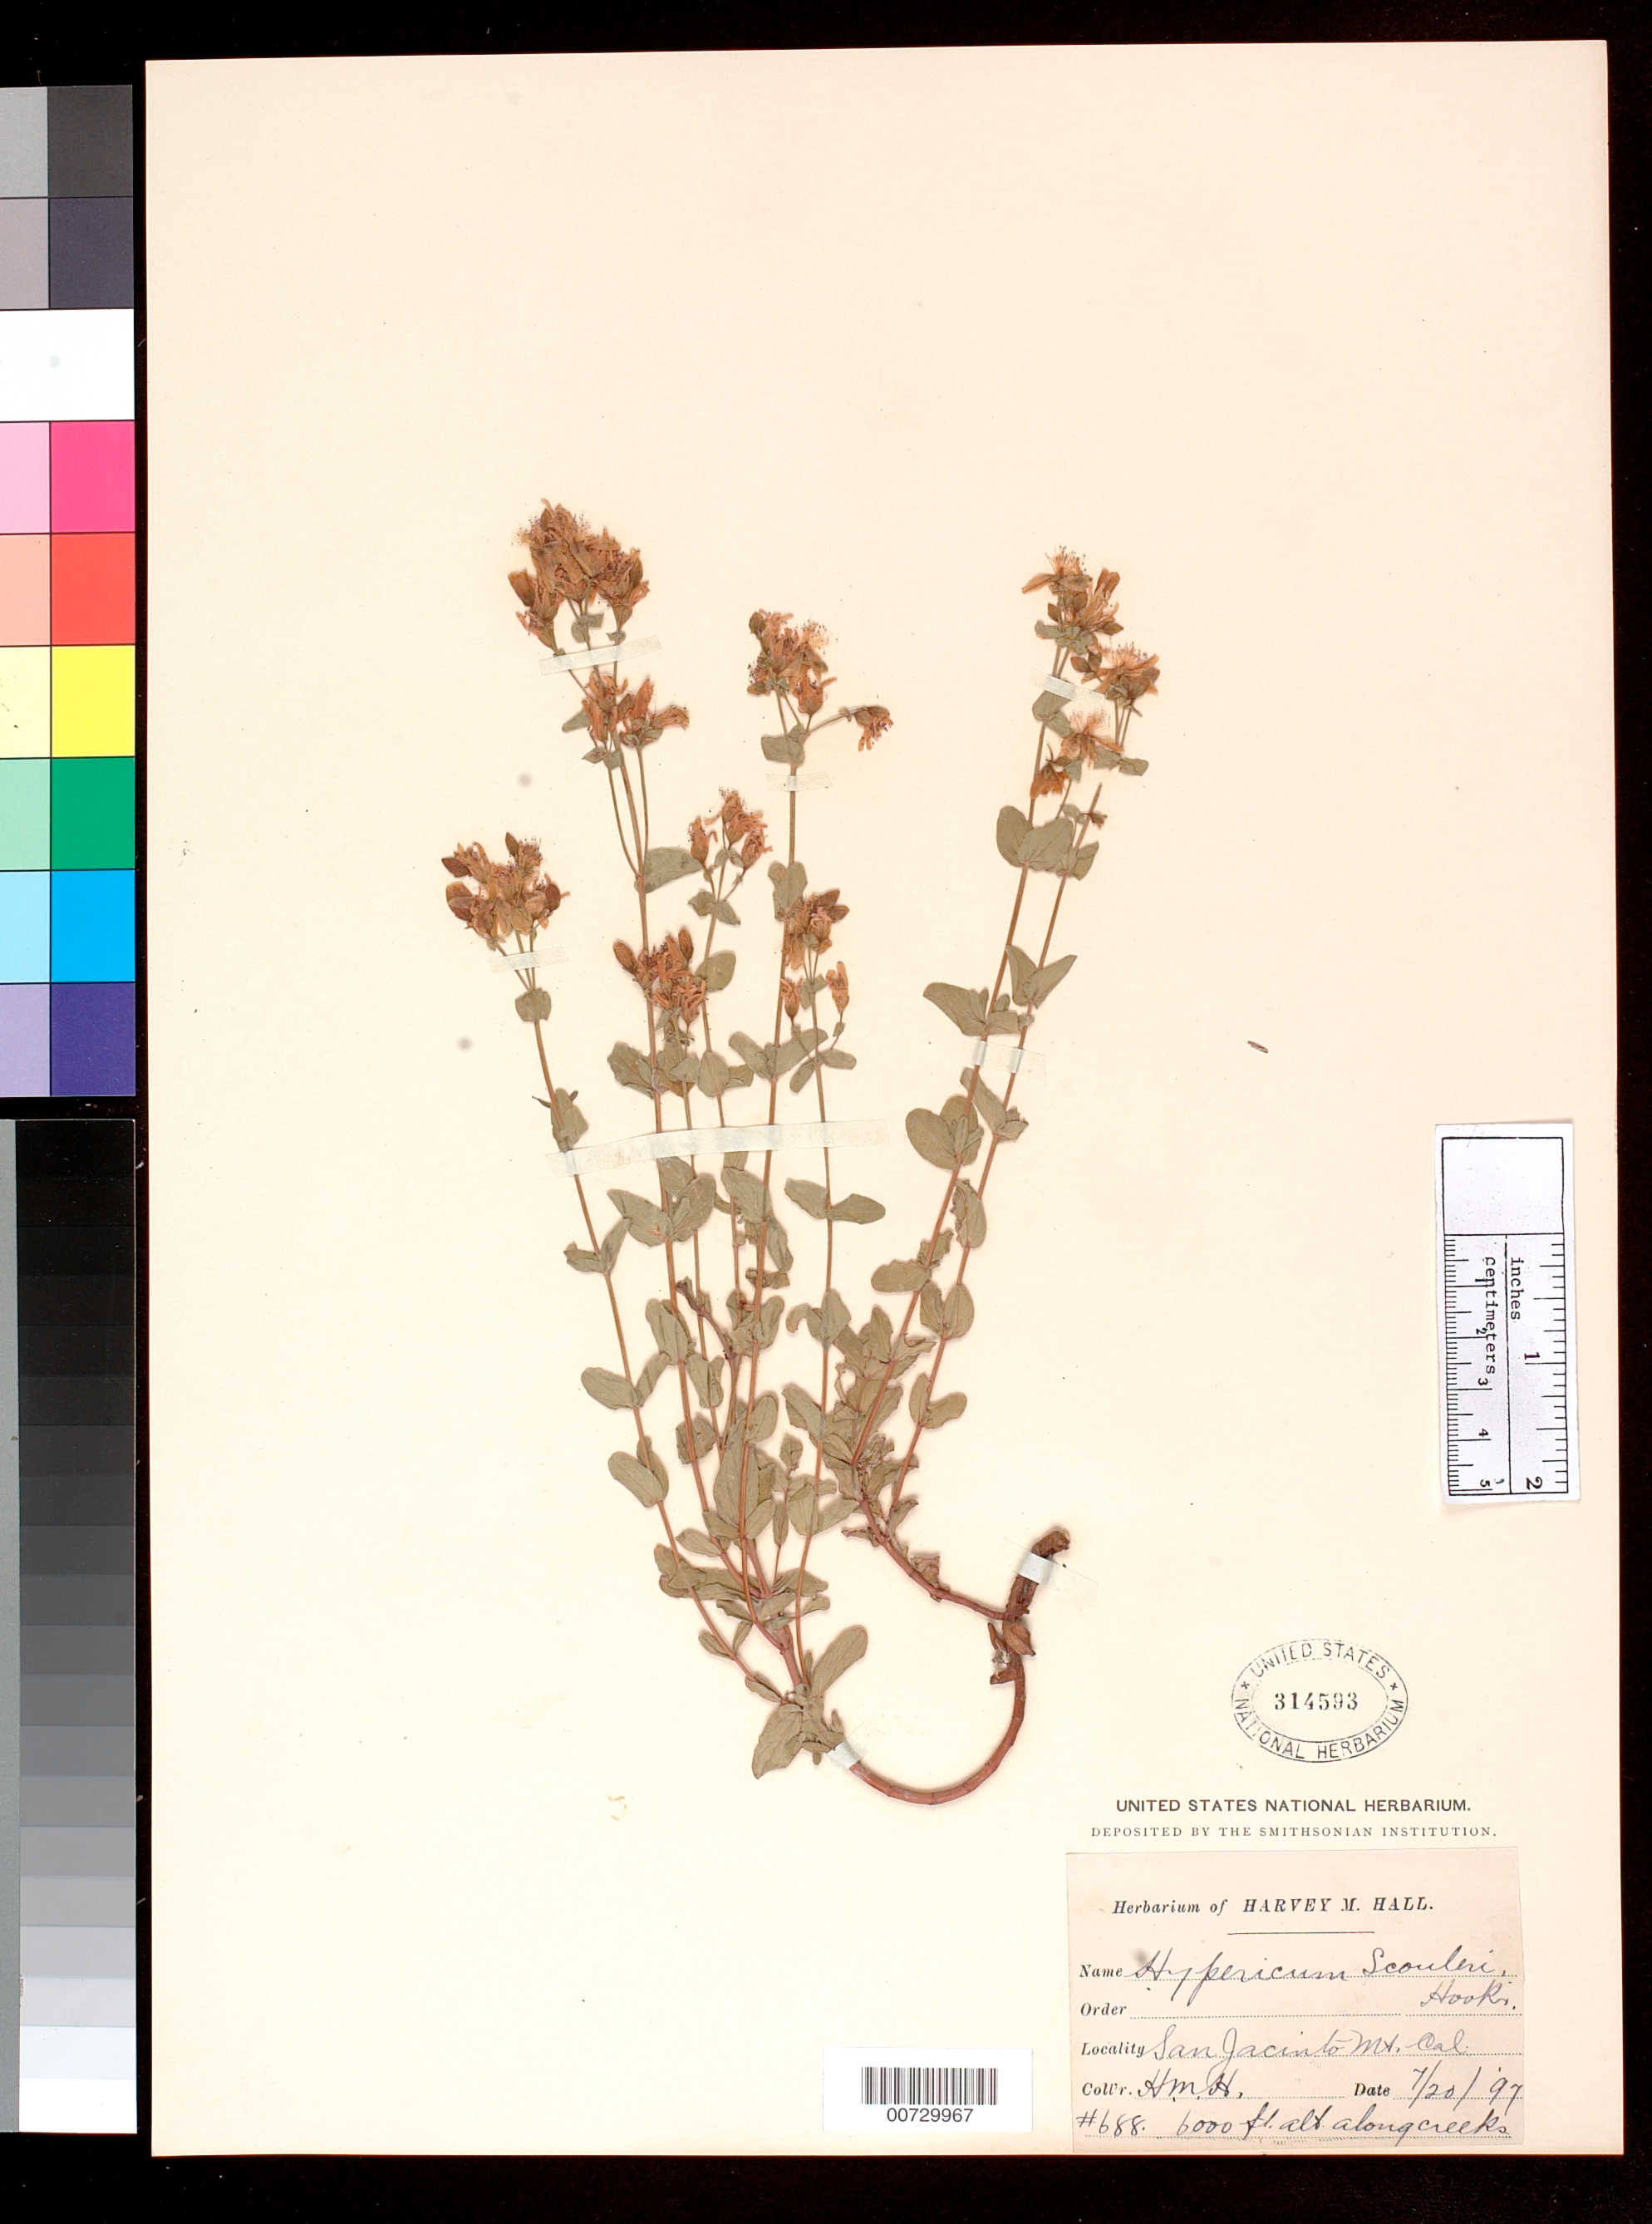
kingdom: Plantae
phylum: Tracheophyta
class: Magnoliopsida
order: Malpighiales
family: Hypericaceae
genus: Hypericum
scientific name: Hypericum scouleri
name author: Hook.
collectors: H. M. Hall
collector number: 688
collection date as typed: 20 Jul 1897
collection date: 1897-07-20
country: United States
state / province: California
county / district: Riverside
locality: San Jacinto Mts.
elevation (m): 1829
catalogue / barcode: US 314593